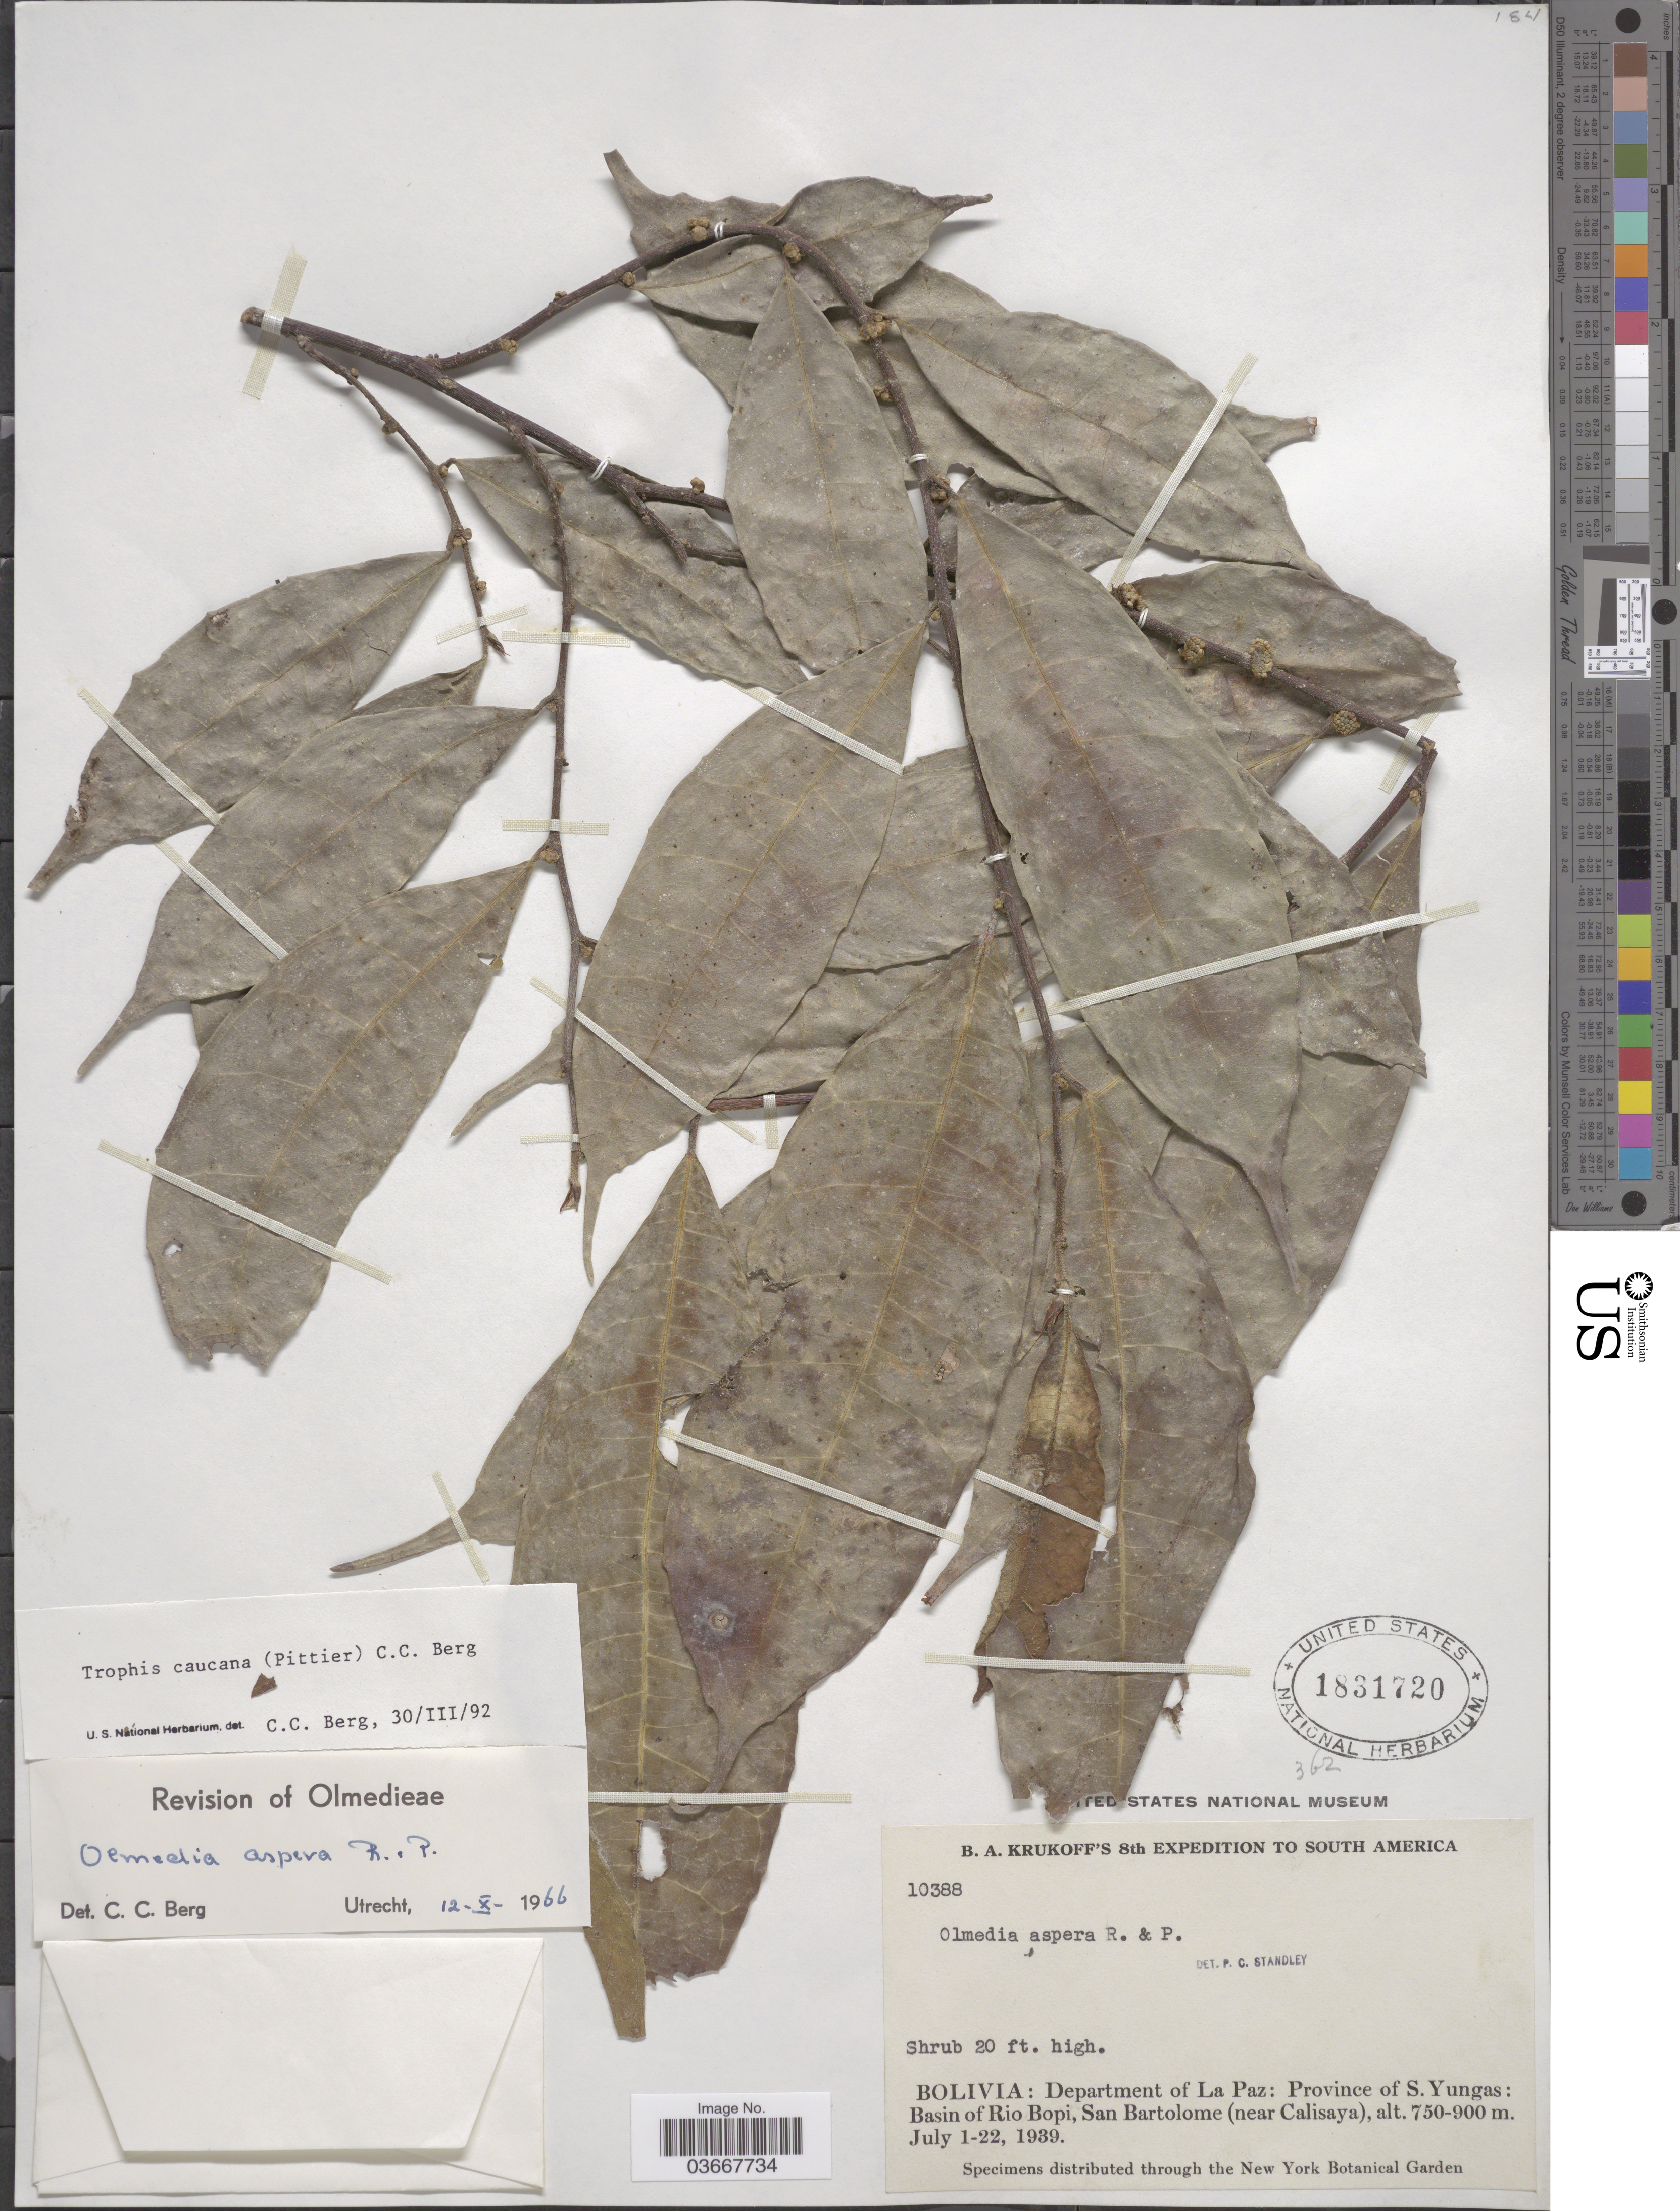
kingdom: Plantae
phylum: Tracheophyta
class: Magnoliopsida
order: Rosales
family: Moraceae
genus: Olmedia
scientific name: Olmedia aspera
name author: Ruiz & Pav.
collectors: B. A. Krukoff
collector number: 10388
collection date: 1939-07-01/1939-07-22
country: Bolivia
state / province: La Paz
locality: Department of La Paz: Province of S. Yungas: Basin of Rio Bopi, San Bartolome (near Calisaya).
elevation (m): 750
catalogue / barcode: US 1831720